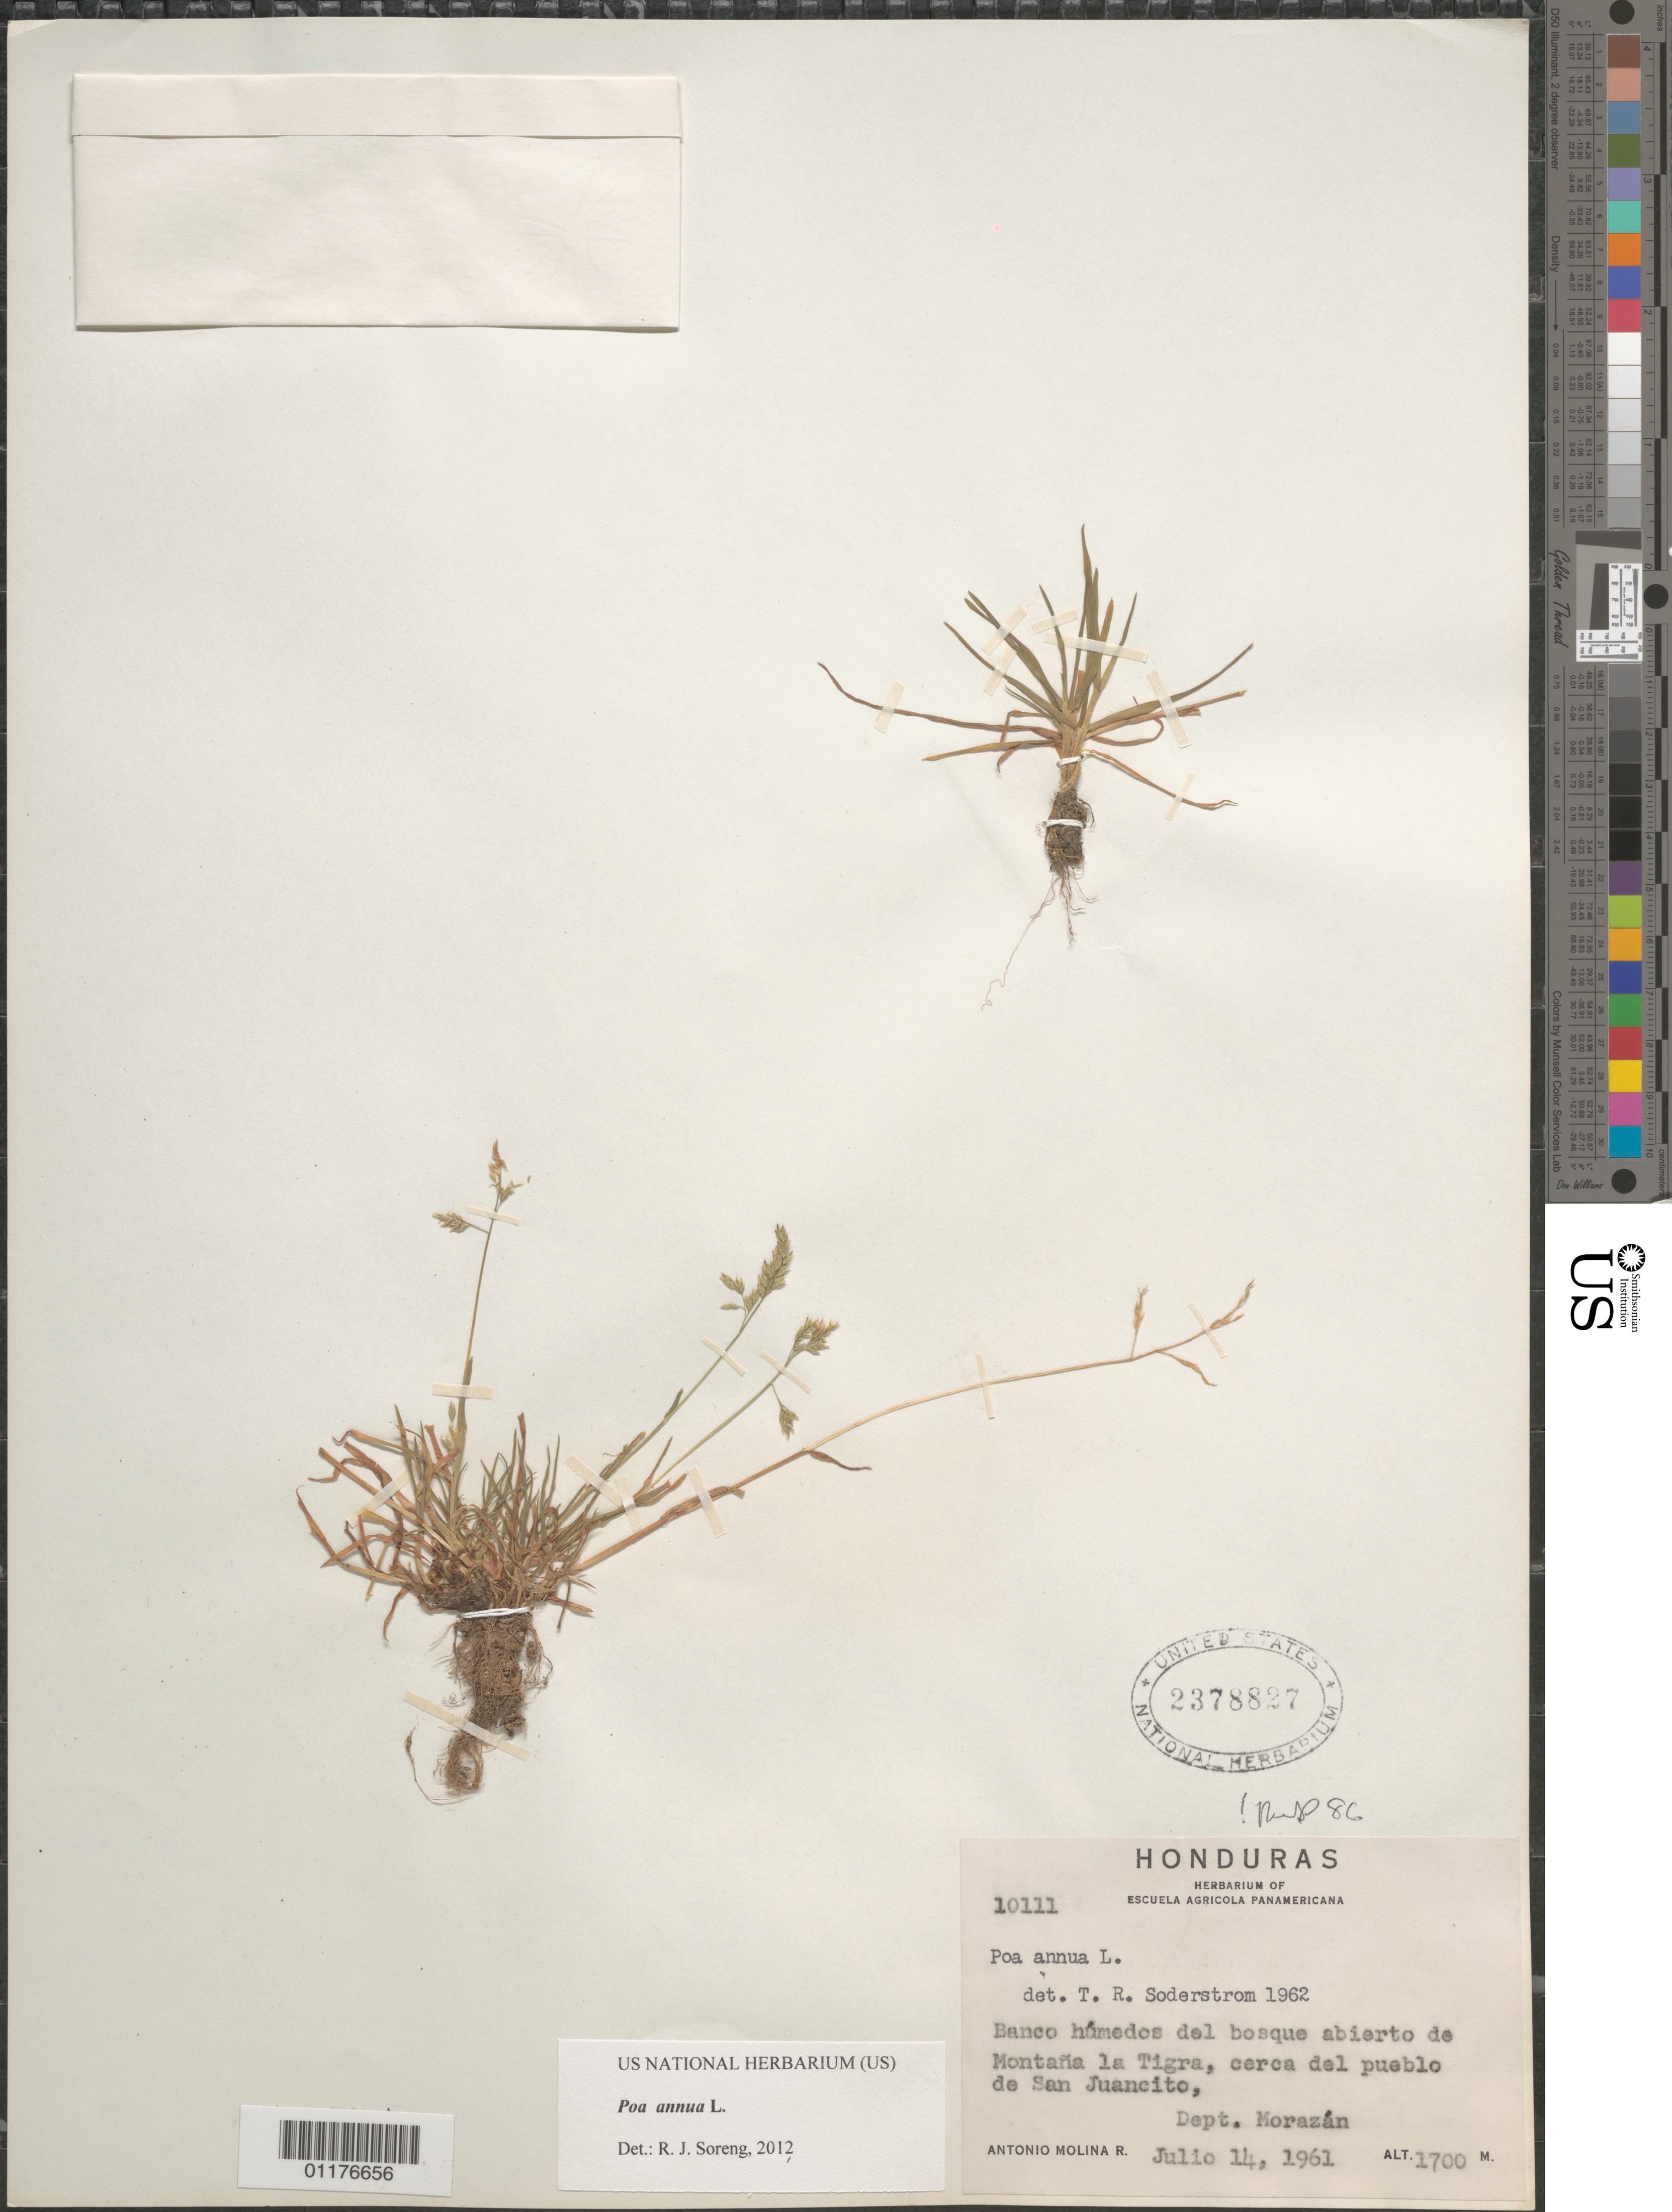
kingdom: Plantae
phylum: Tracheophyta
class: Liliopsida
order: Poales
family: Poaceae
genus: Poa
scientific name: Poa annua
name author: L.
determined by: Soreng, Robert J., Research Associate (BOT), Smithsonian Institution - National Museum of Natural History (UNITED STATES)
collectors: A. Molina R.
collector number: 10111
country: Honduras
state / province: Fco. Morazán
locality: Banco hamedos del bosque abierto de Montana la Tigra, cerrca del pueblo de San Juancito.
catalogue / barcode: US 2378827